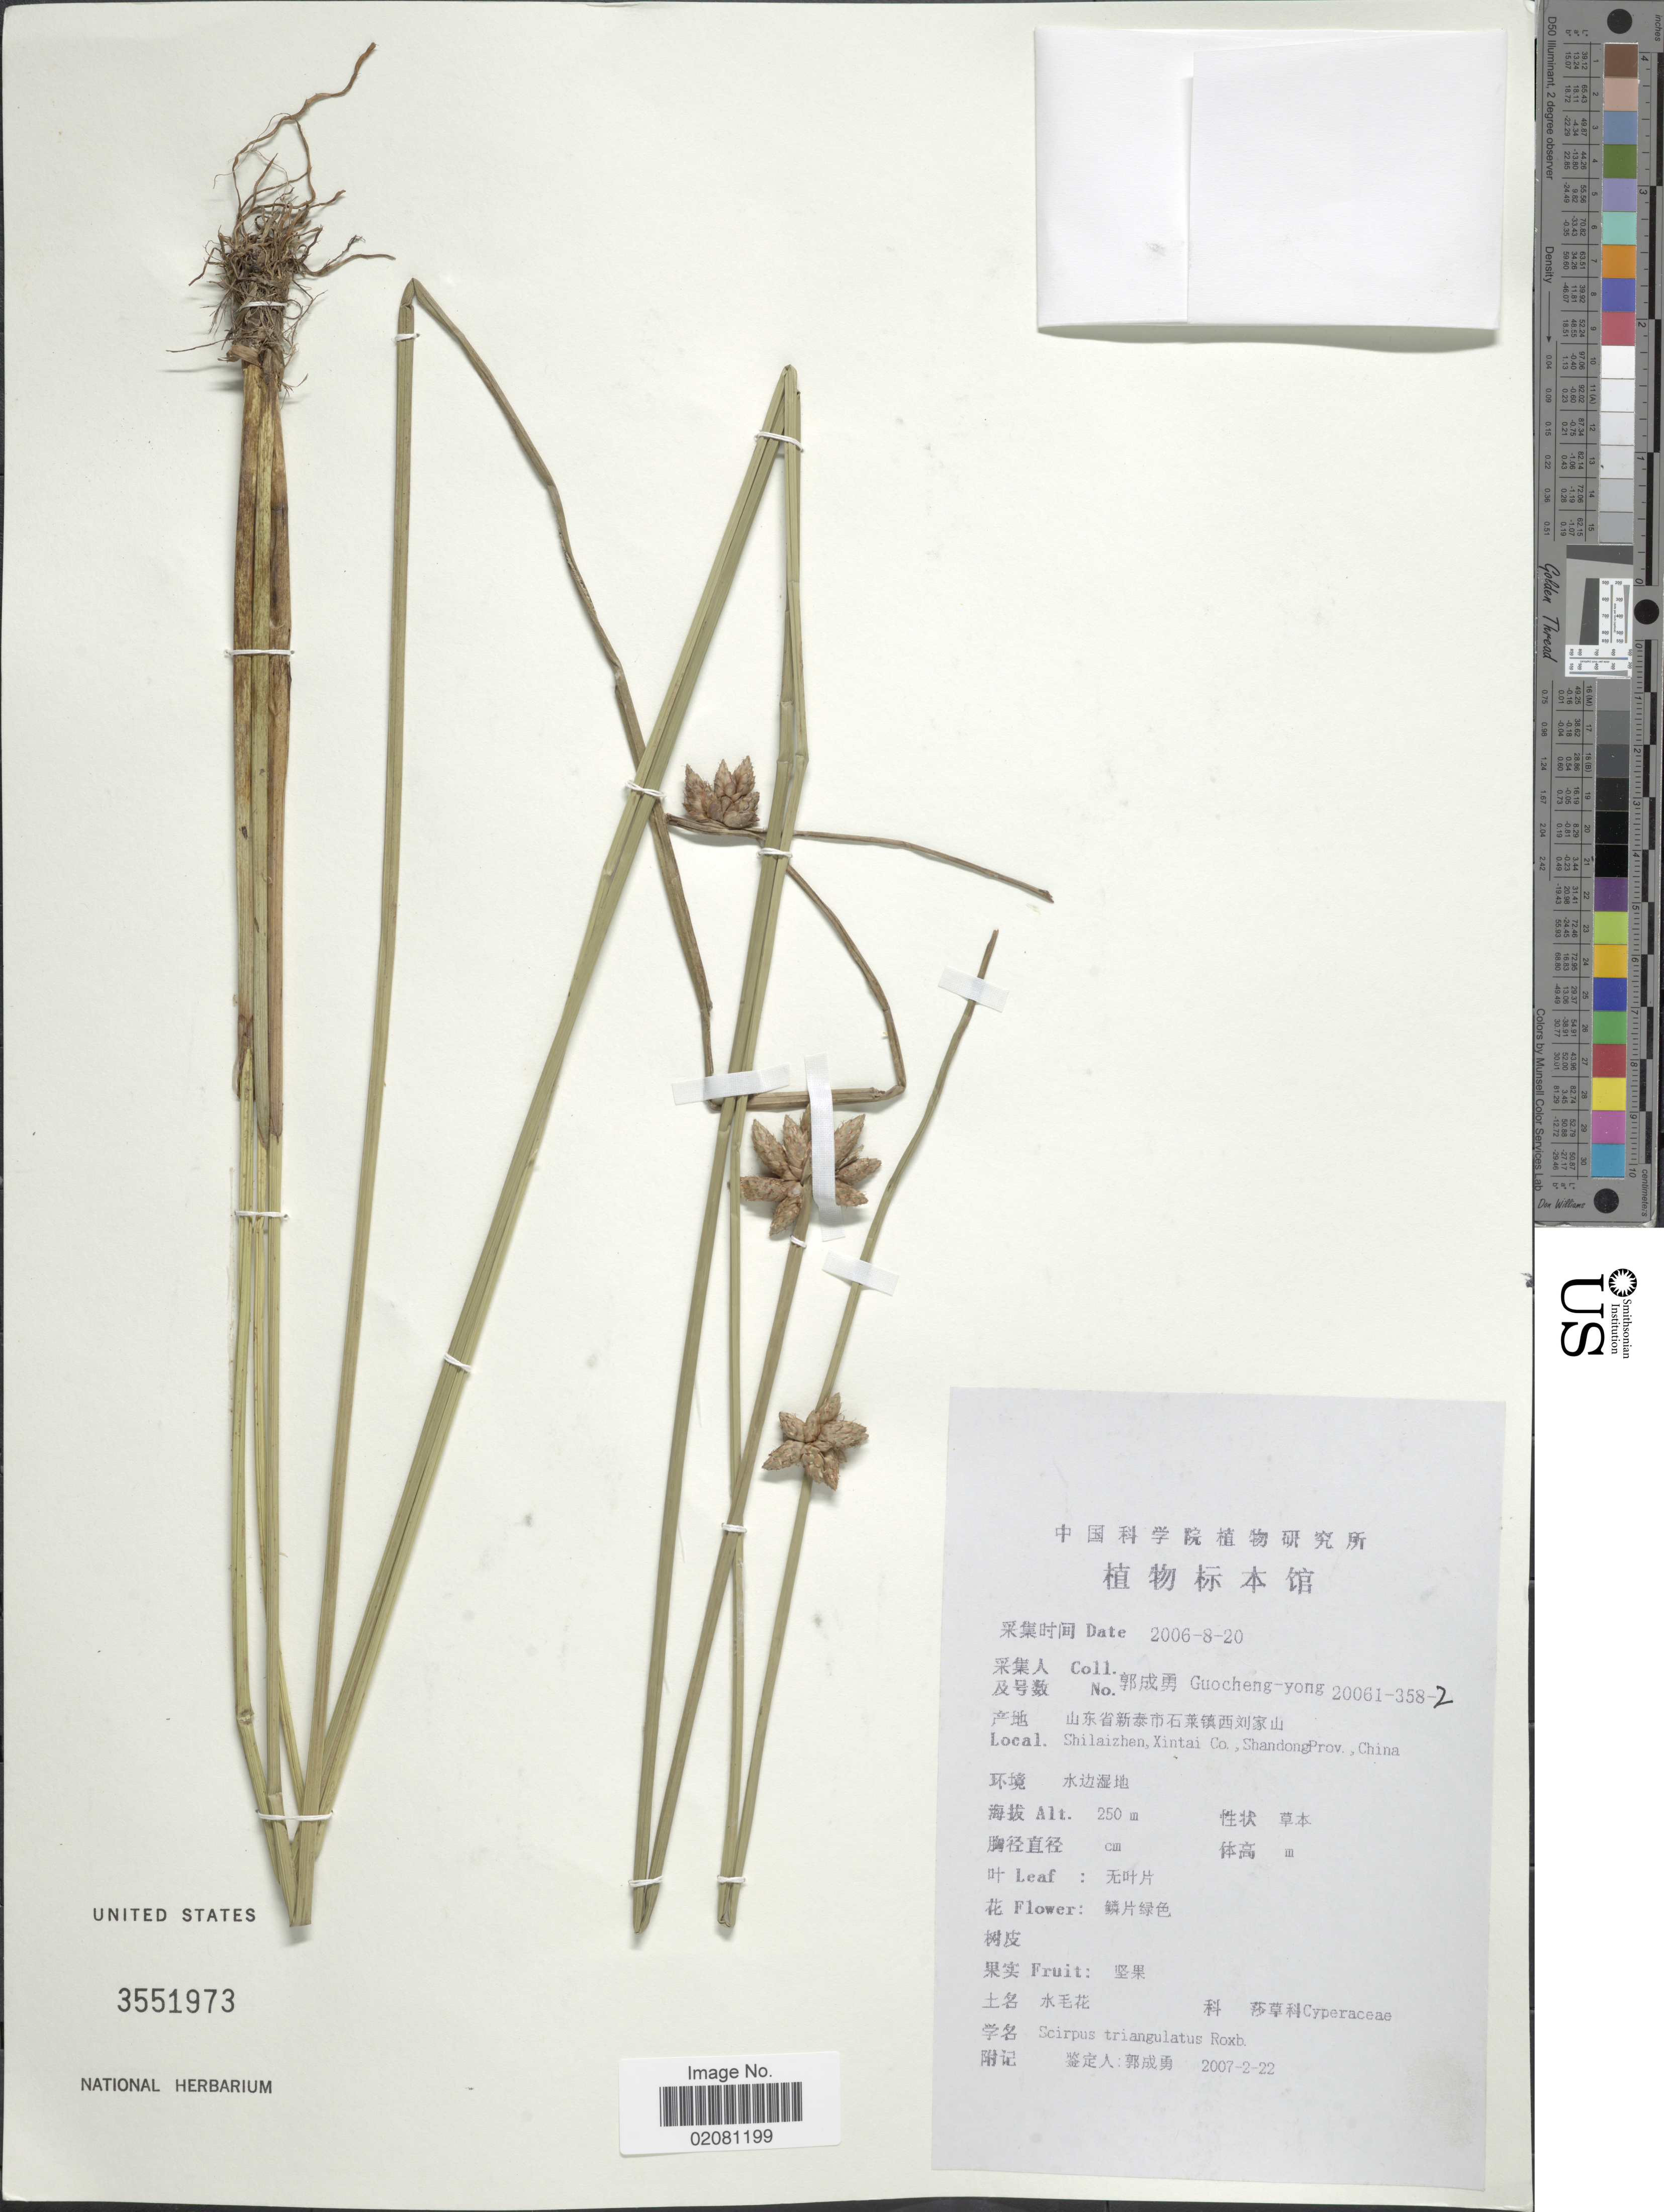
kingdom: Plantae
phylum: Tracheophyta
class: Liliopsida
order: Poales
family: Cyperaceae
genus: Schoenoplectus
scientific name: Schoenoplectus triangulatus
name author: (Roxb.) Soják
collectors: Guo cheng-yong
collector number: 200613582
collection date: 2006-08-20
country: China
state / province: Shandong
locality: Shilaizhen, Xintai Co.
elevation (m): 250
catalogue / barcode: US 3551973